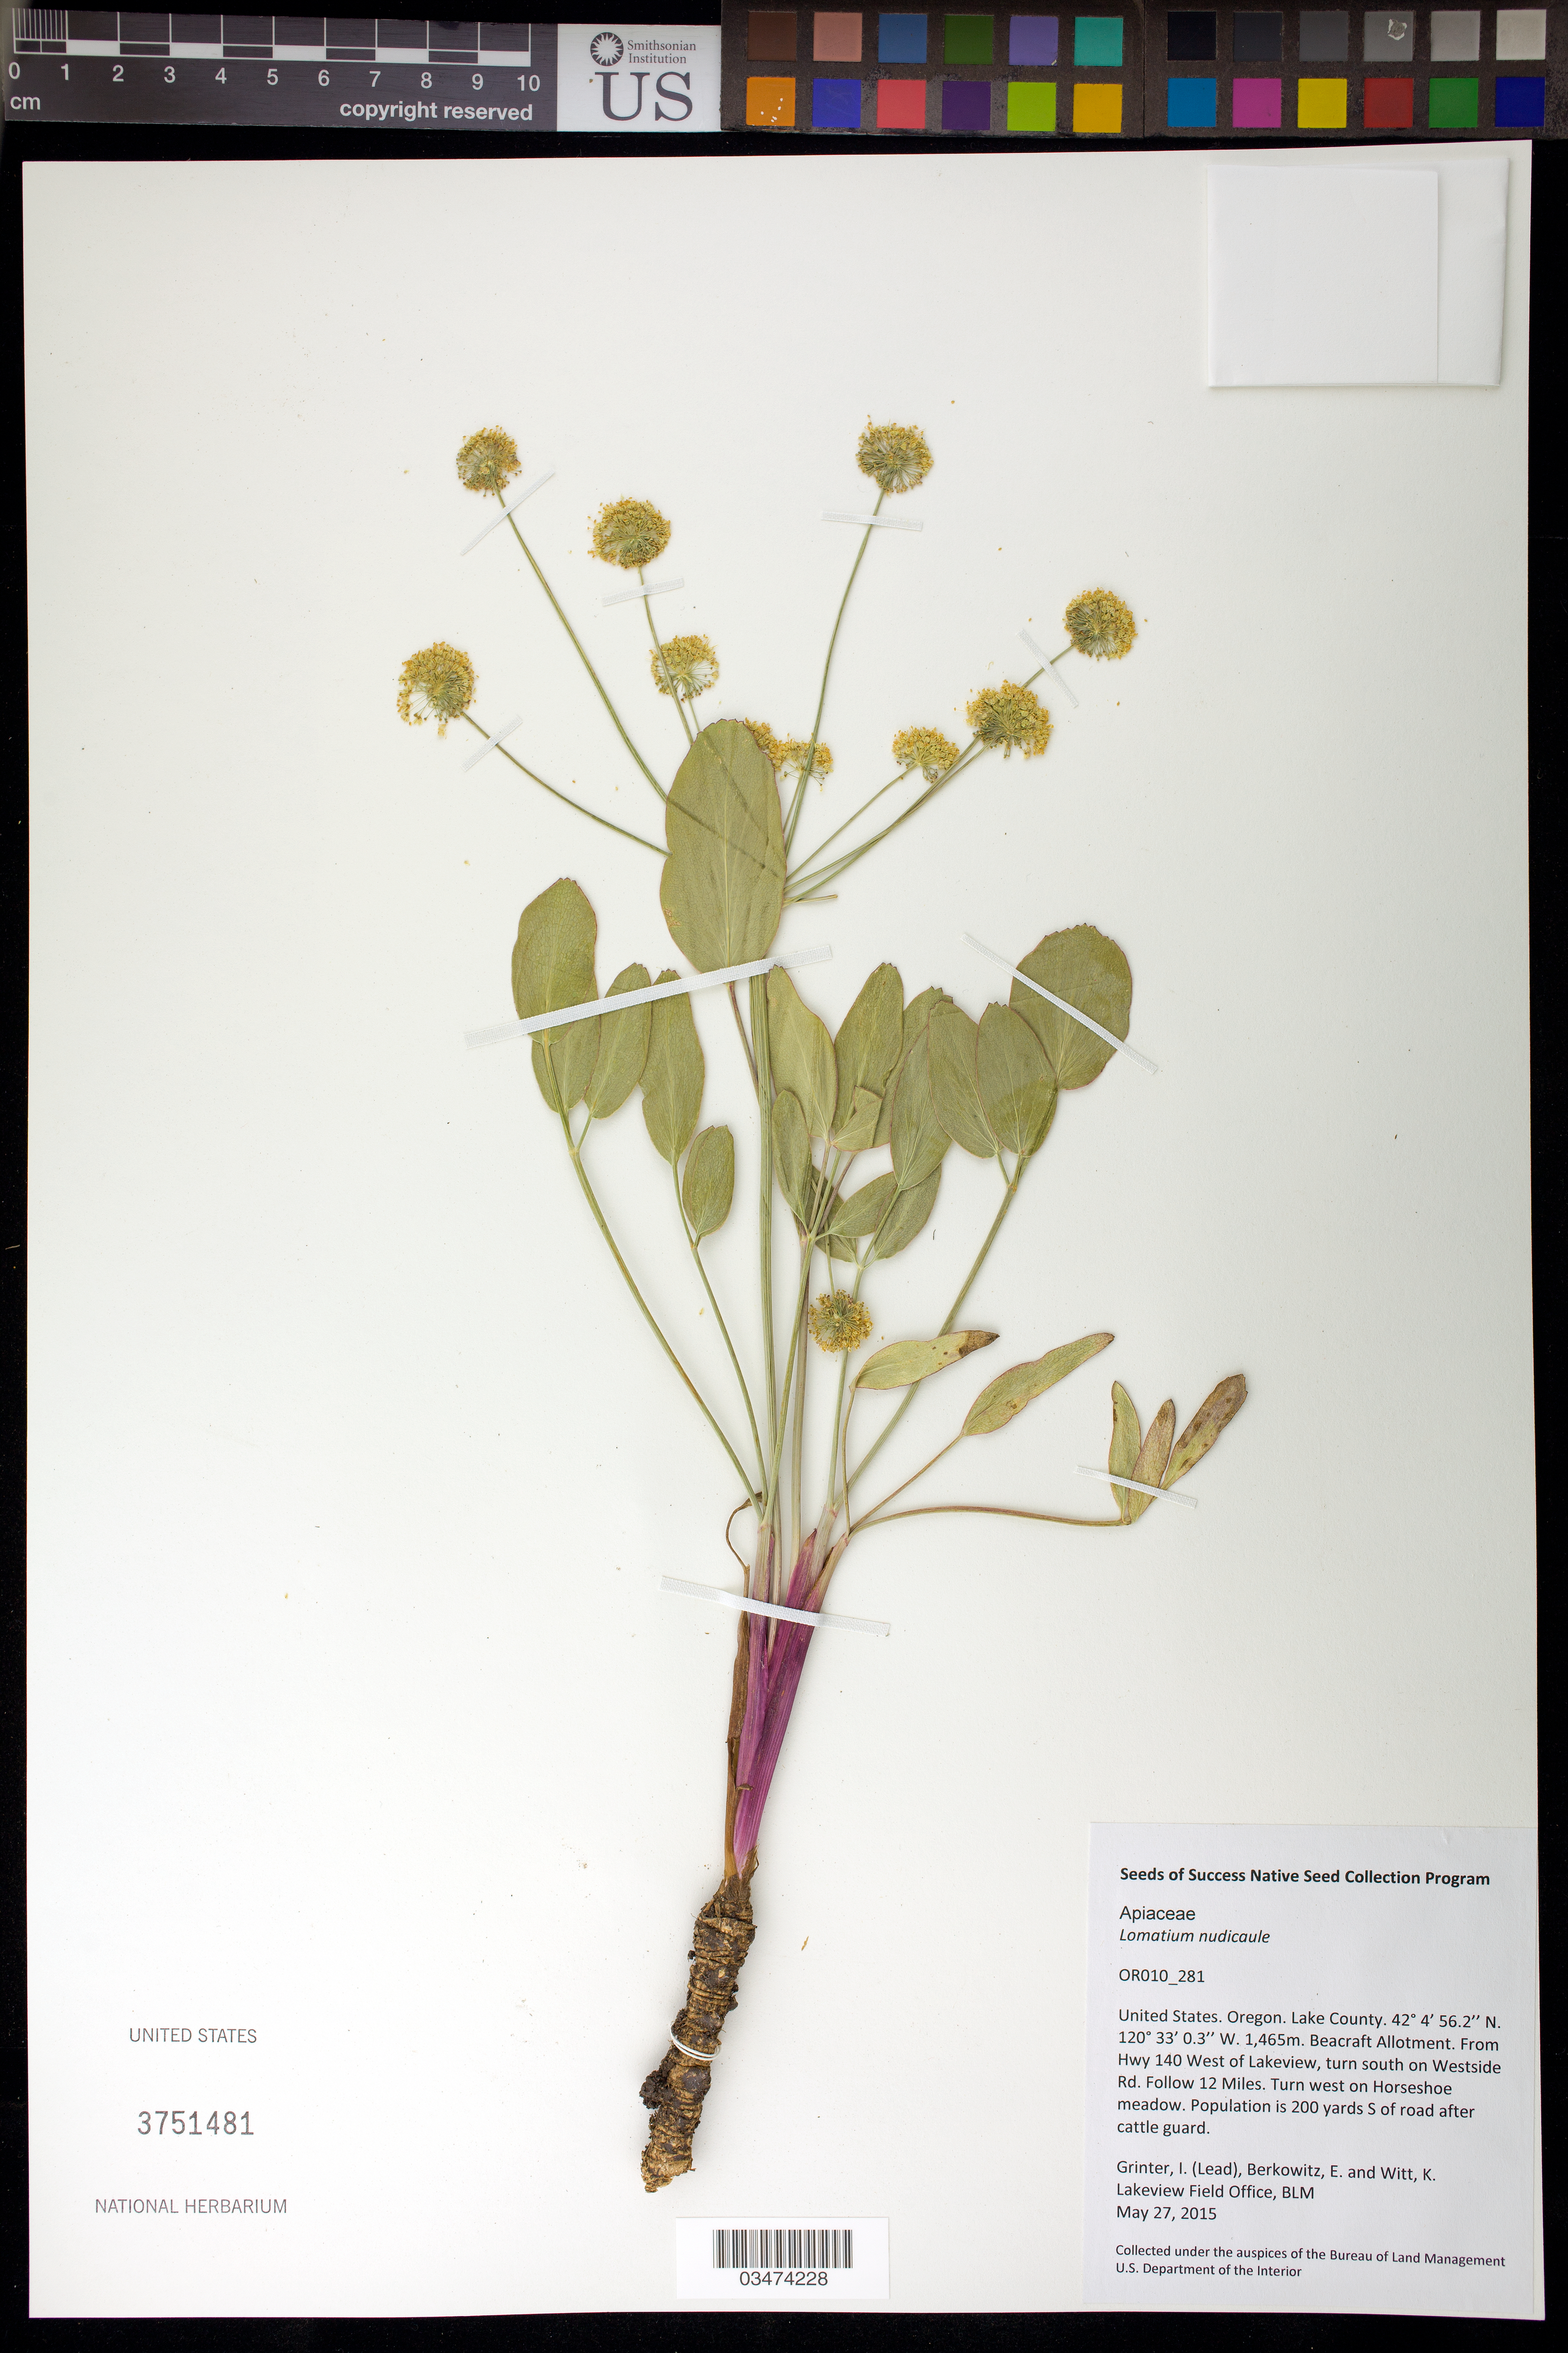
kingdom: Plantae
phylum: Tracheophyta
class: Magnoliopsida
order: Apiales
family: Apiaceae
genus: Lomatium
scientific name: Lomatium nudicaule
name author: (Pursh) J.M. Coult. & Rose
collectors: I. Grinter, E. Berkowitz & K. Witt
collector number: OR010-281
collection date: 2015-05-27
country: United States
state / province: Oregon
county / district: Lake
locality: Beacraft Allotment. Horseshoe meadow.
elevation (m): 1465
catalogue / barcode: US 3751481